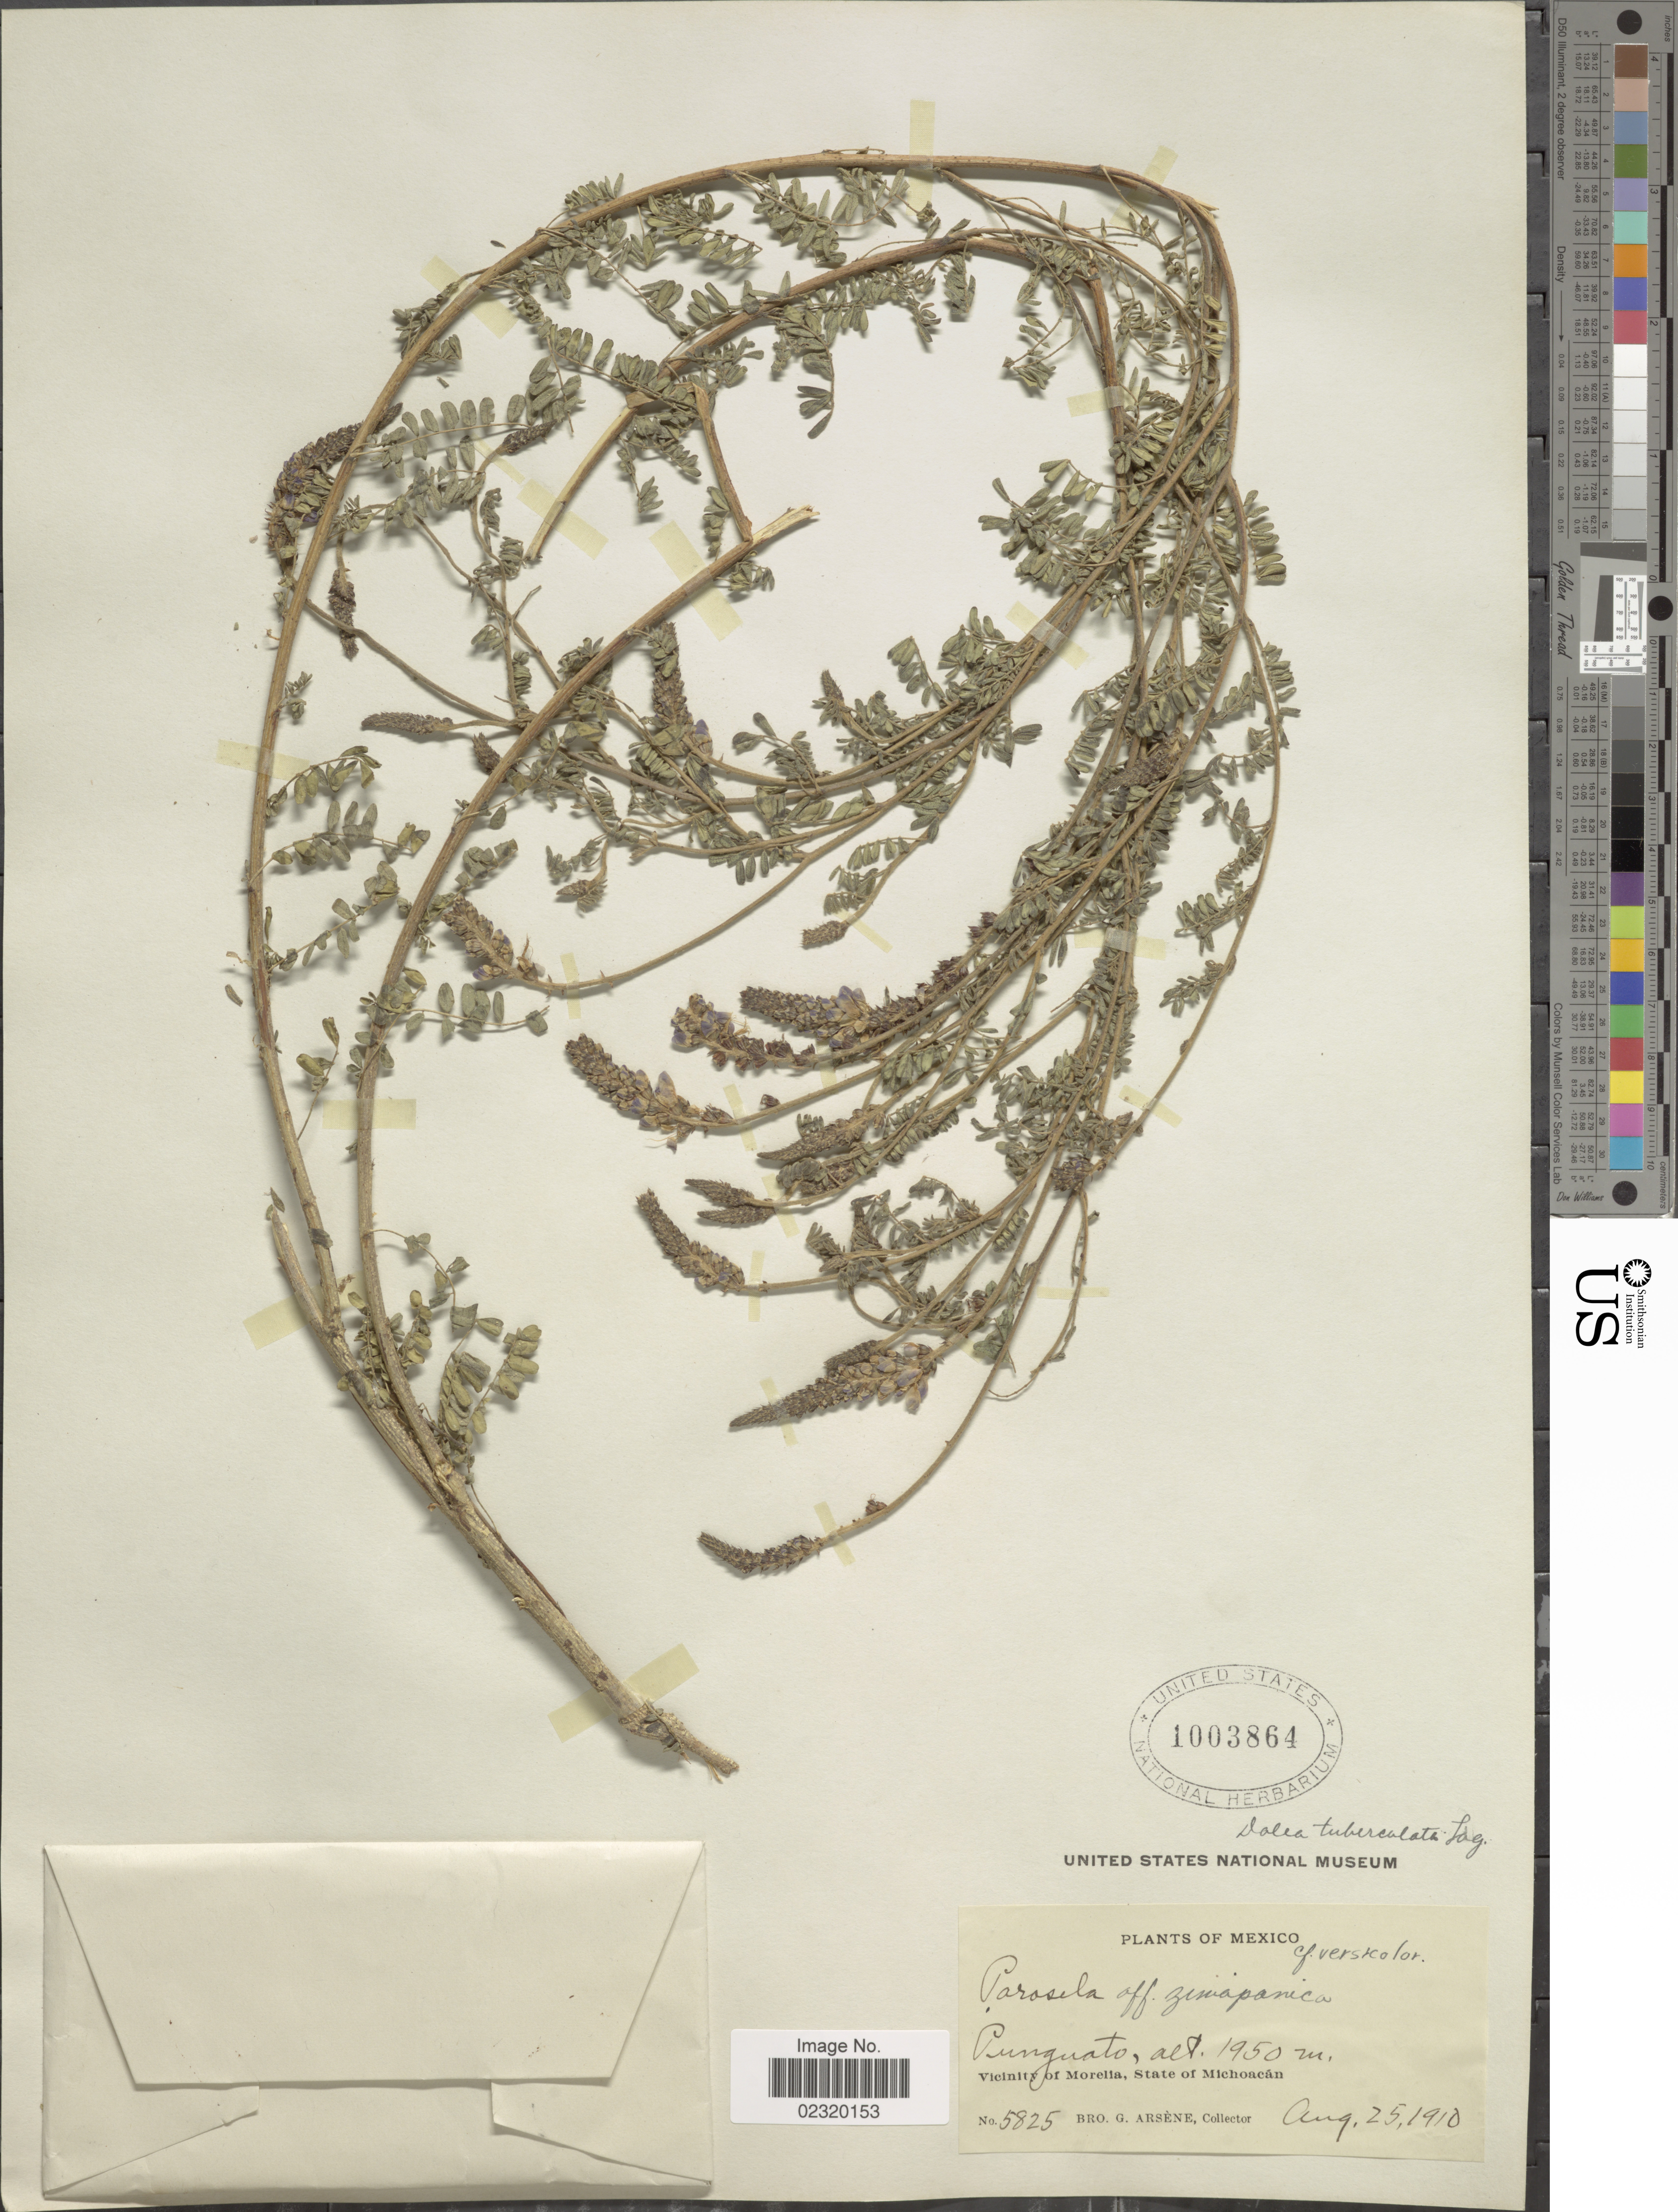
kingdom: Plantae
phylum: Tracheophyta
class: Magnoliopsida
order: Fabales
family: Fabaceae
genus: Dalea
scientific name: Dalea tuberculata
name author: Lag.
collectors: Bro. G. Arsène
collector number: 5825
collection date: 1910-08-25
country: Mexico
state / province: Michoacán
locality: Punguato. Vicinity of Morelia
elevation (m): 1950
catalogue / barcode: US 1003864